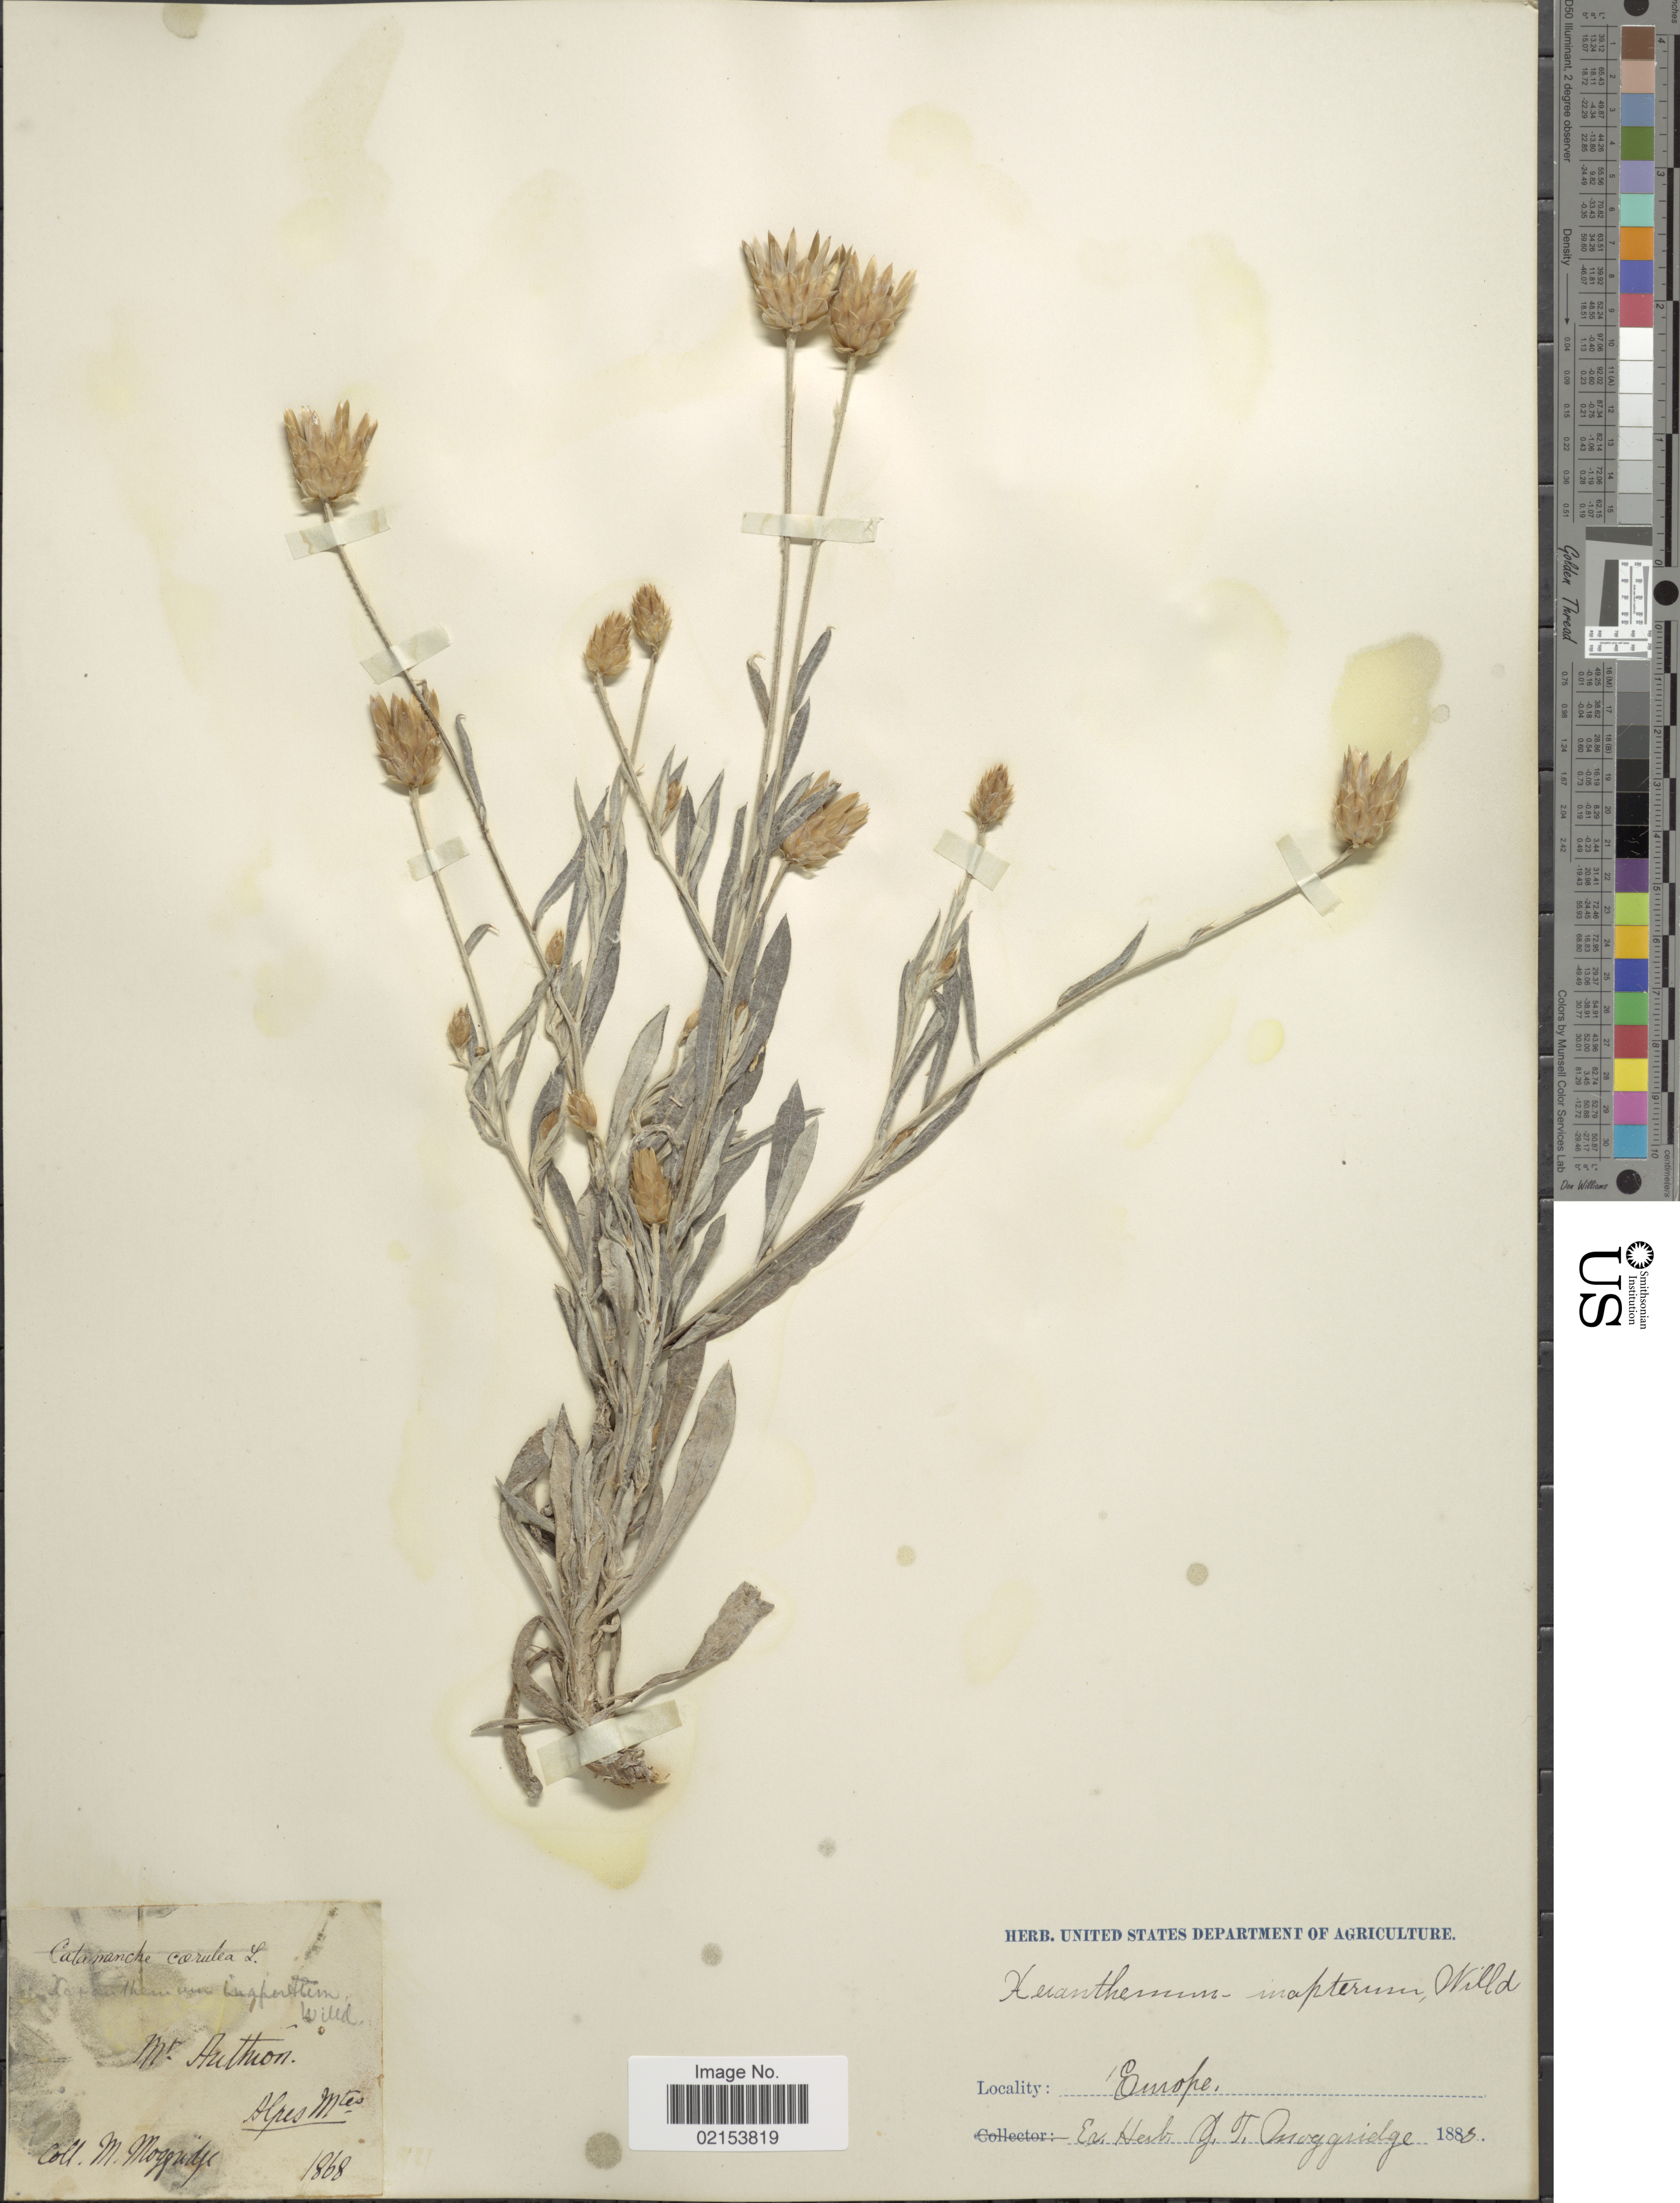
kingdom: Plantae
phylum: Tracheophyta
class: Magnoliopsida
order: Asterales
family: Asteraceae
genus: Xeranthemum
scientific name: Xeranthemum inapertum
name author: (L.) Mill.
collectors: ex herb. J.T. Moggridge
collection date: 1886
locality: Mt. Anthon. Alpes Mtes. Europe